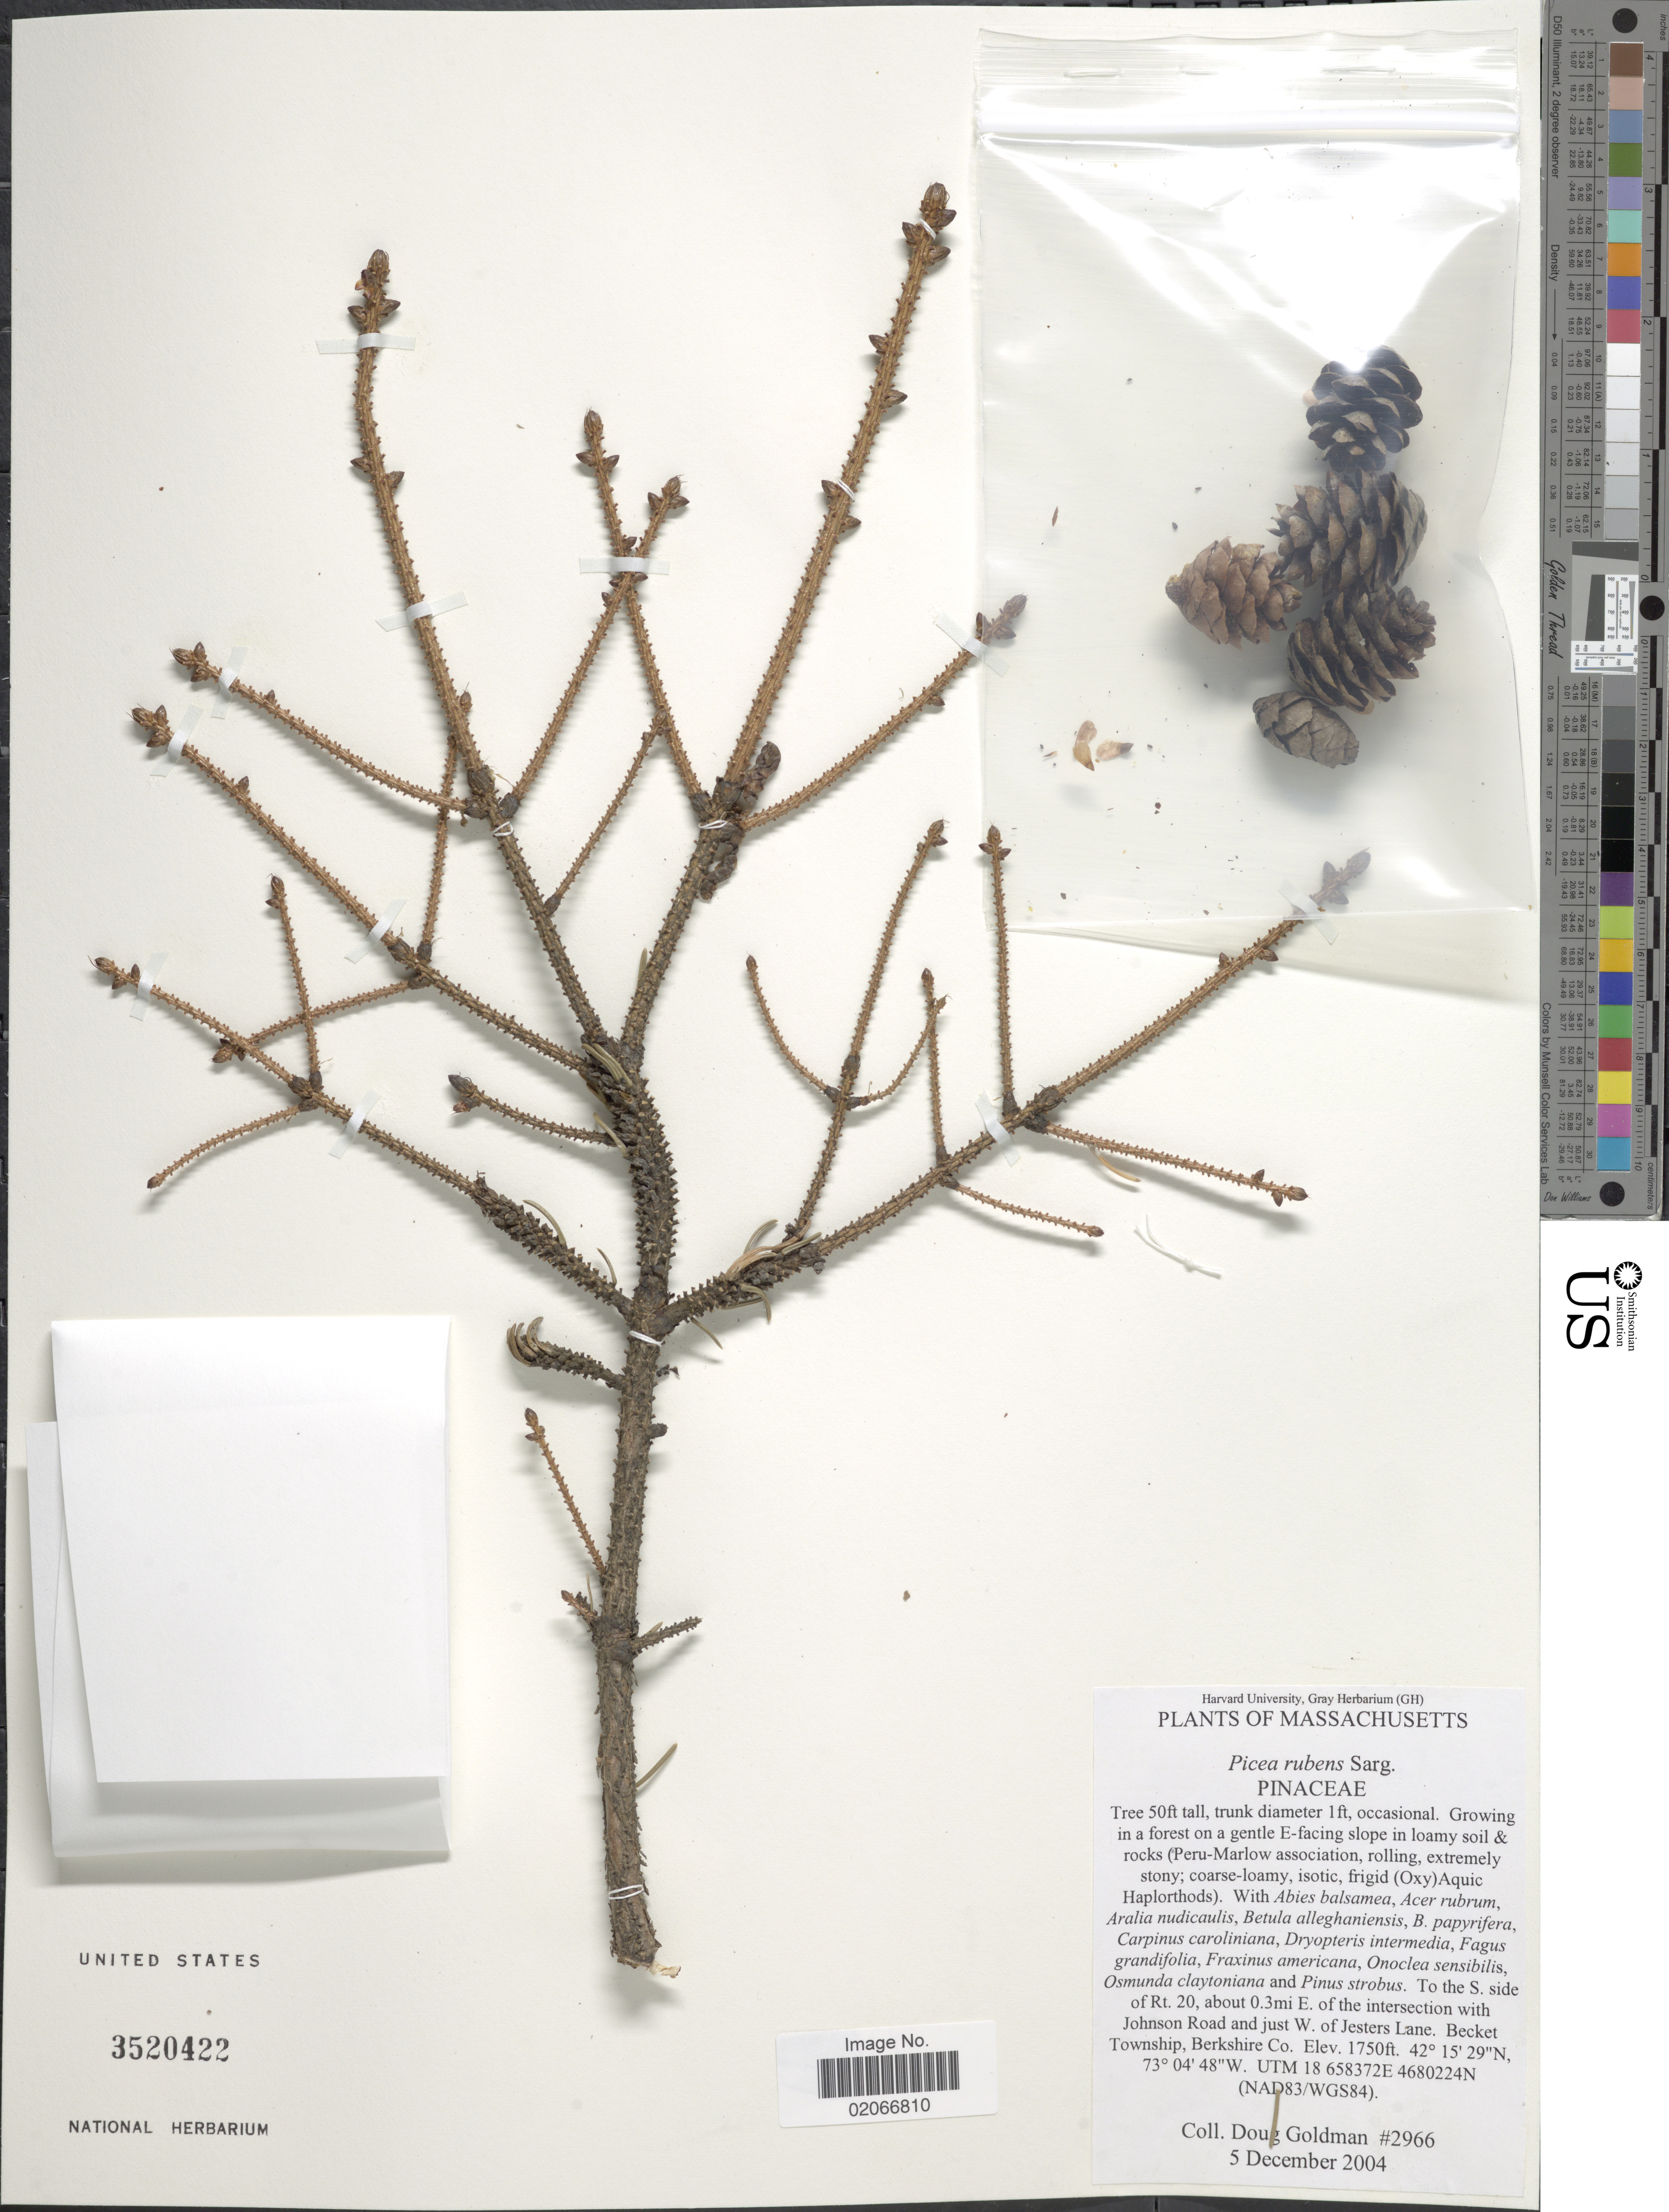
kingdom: Plantae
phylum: Tracheophyta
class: Pinopsida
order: Pinales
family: Pinaceae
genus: Picea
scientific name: Picea rubens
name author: Sarg.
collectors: D. Goldman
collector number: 2966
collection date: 2004-12-05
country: United States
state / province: Massachusetts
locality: To the S side of Rt 20, about 0.3 mi E of the intersection with Johnson Road and just W of Jesters Lane, Becket Township, Berkshire Co.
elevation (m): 533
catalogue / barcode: US 3520422